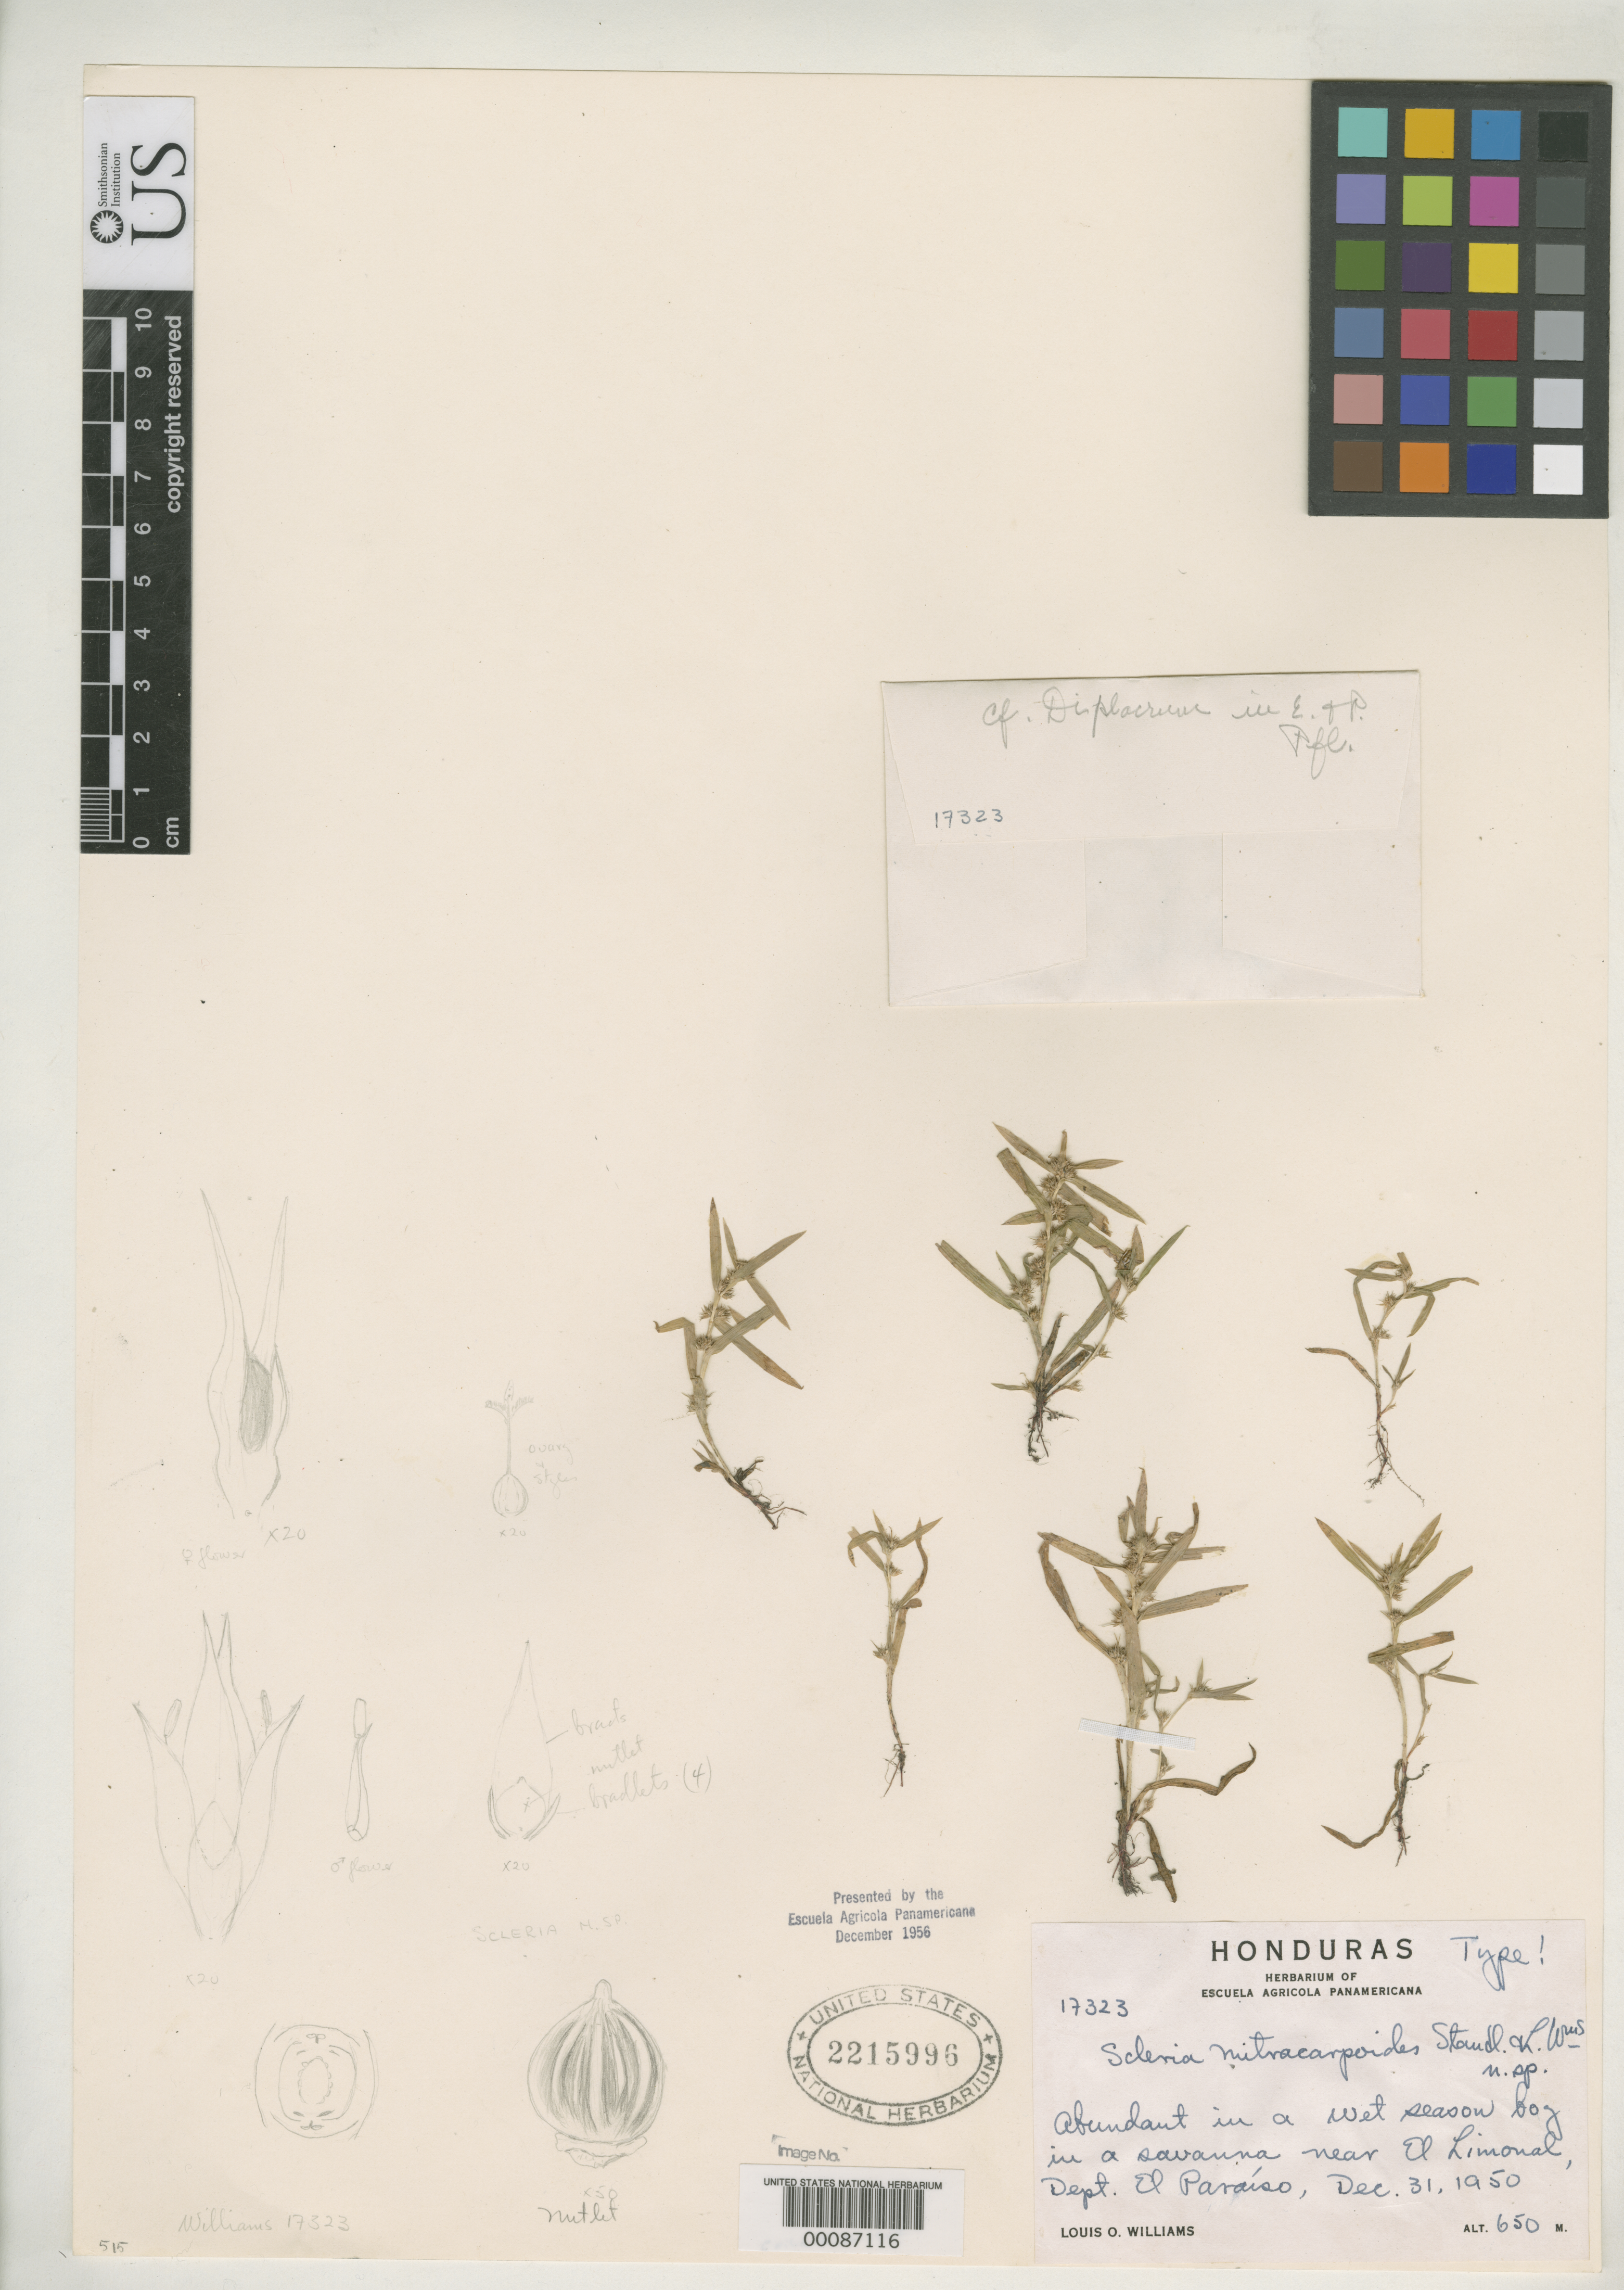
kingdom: Plantae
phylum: Tracheophyta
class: Liliopsida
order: Poales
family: Cyperaceae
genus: Scleria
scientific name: Scleria mitracarpoides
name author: Standl. & L.O. Williams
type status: Holotype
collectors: L. O. Williams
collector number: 17323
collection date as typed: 31 Dec 1950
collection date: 1950-12-31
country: Honduras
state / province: El Paraíso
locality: Near El Limonar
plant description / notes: "Presented by the Escuela Agricola Panamericana December 1956." Holotype, transferred from EAP to US (see Dorr et al. 2009, Taxon 58: 993-1001).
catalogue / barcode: US 2215996